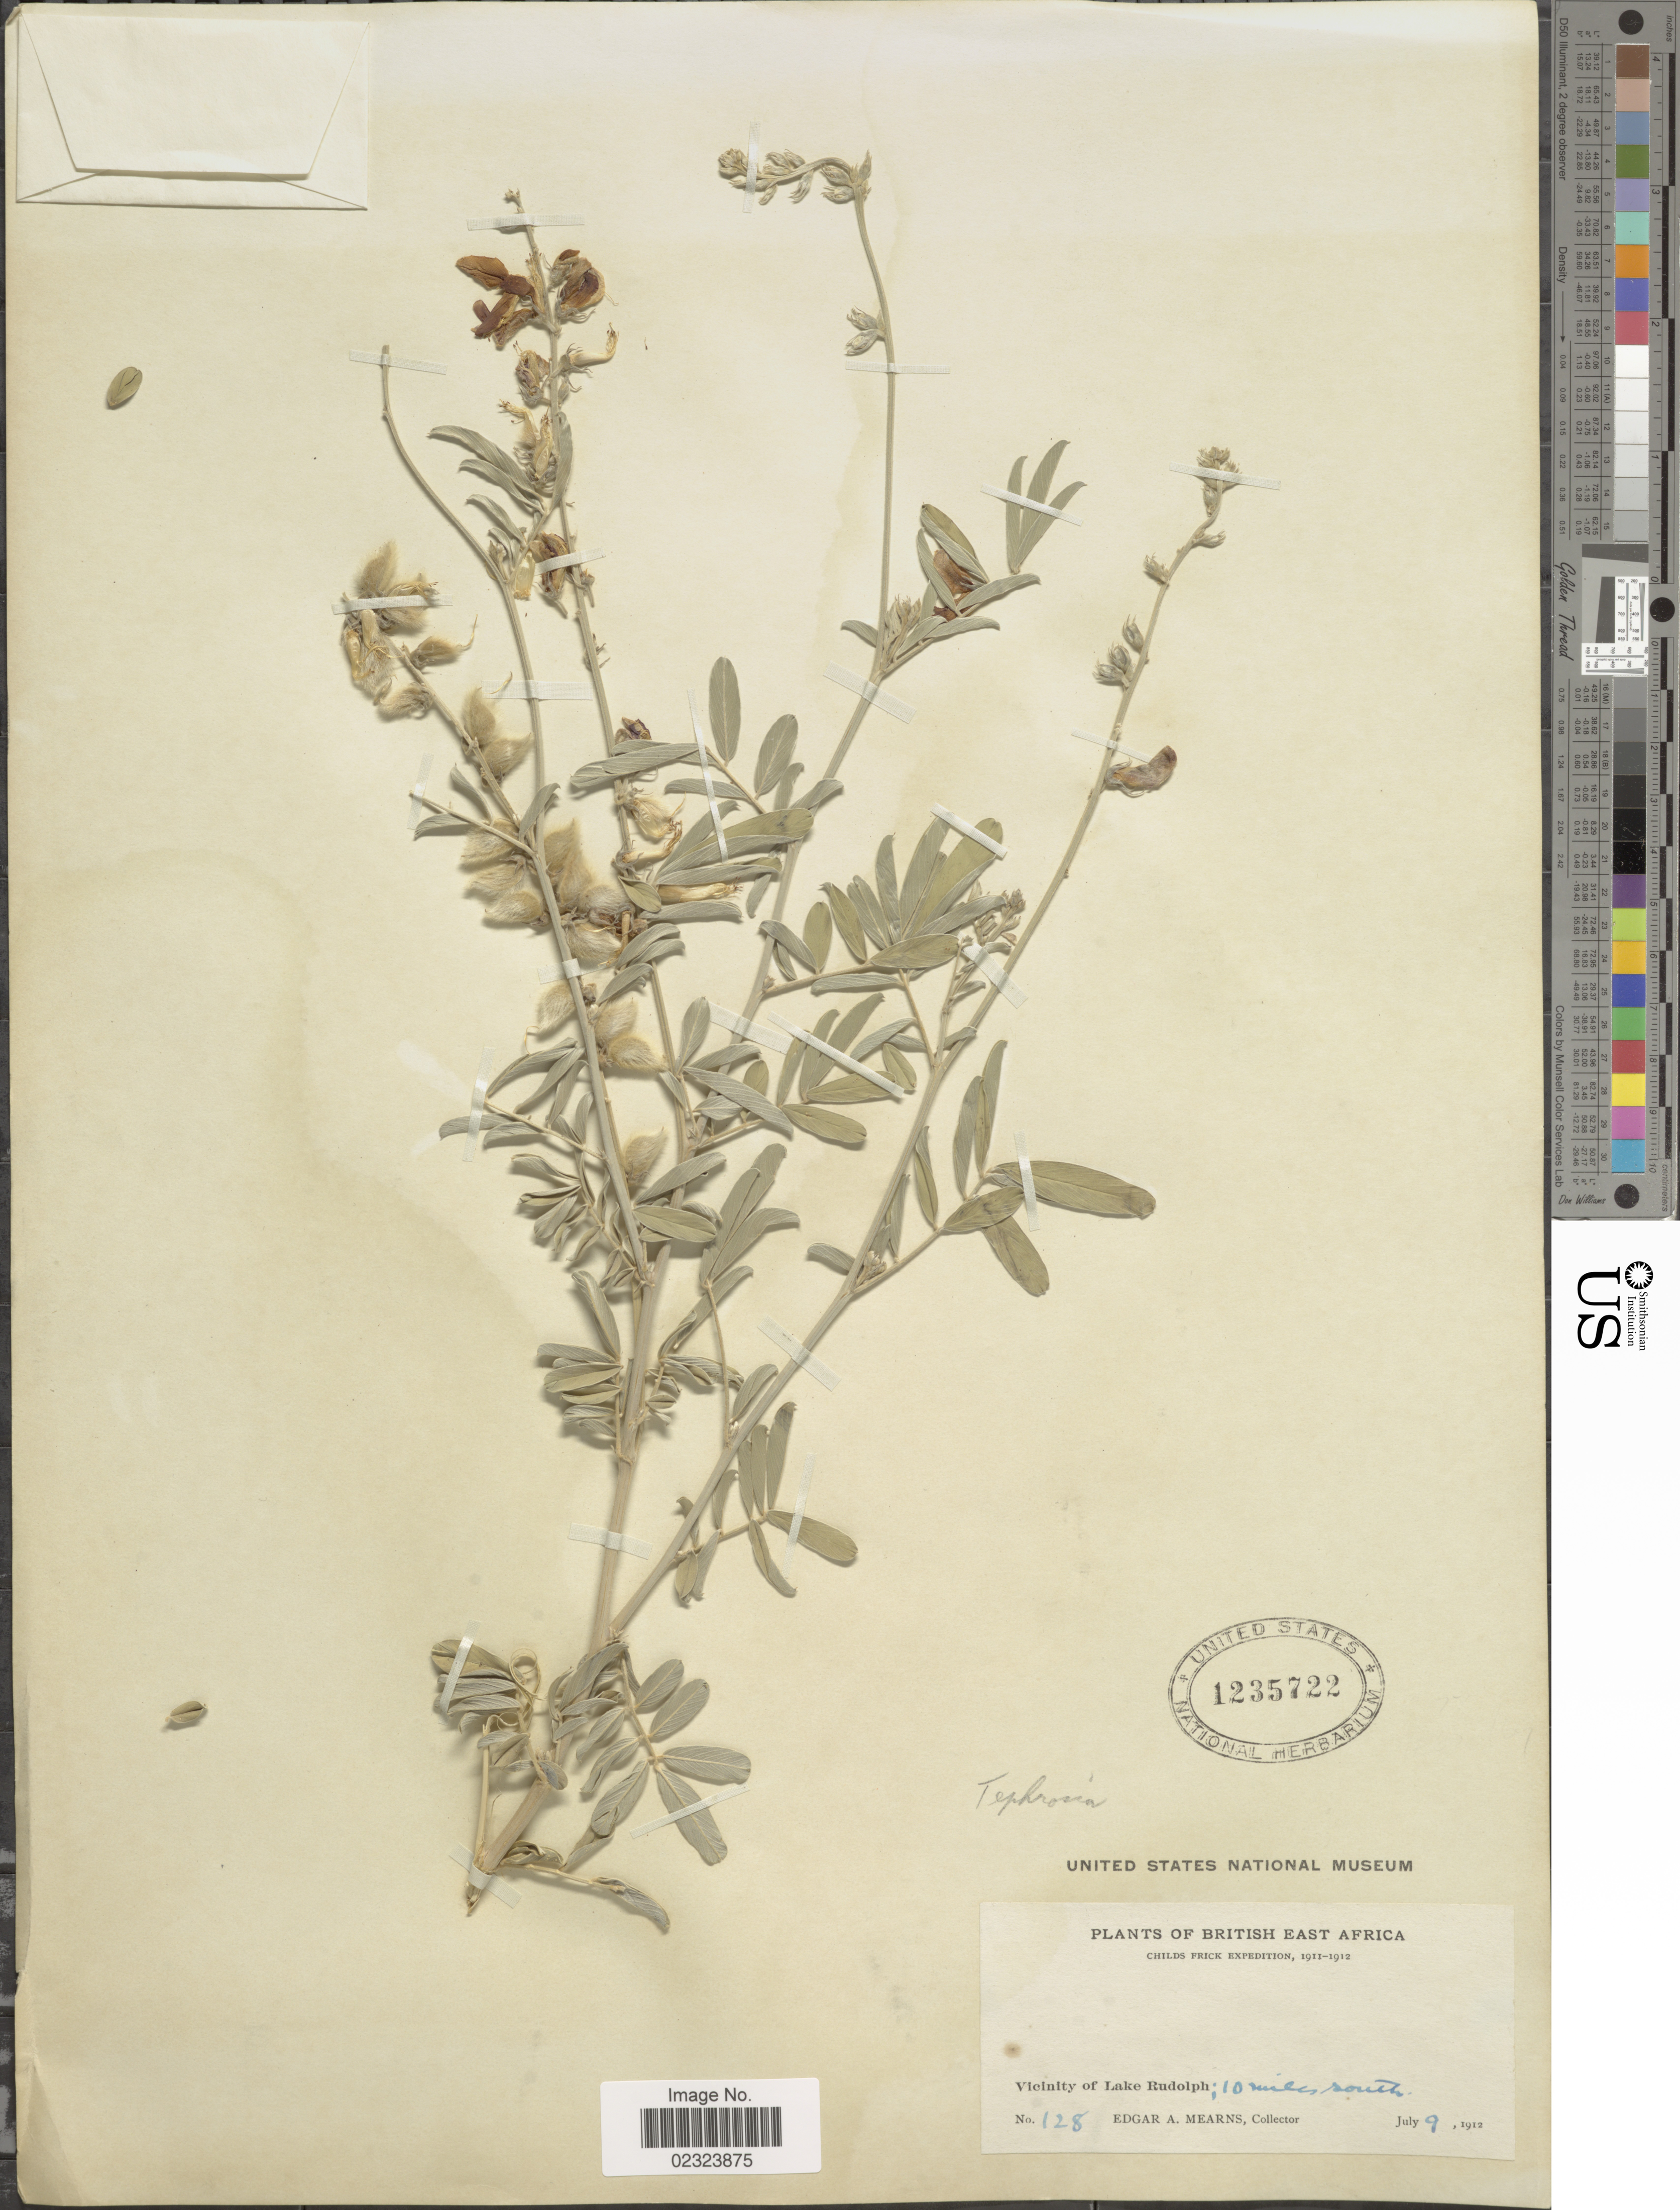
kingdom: Plantae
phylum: Tracheophyta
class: Magnoliopsida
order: Fabales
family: Fabaceae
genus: Tephrosia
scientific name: Tephrosia sp.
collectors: E. A. Mearns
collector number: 128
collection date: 1912-07-09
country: Kenya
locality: British East Africa. Vicinity of Lake Rudolph; 10 miles south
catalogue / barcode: US 1235722